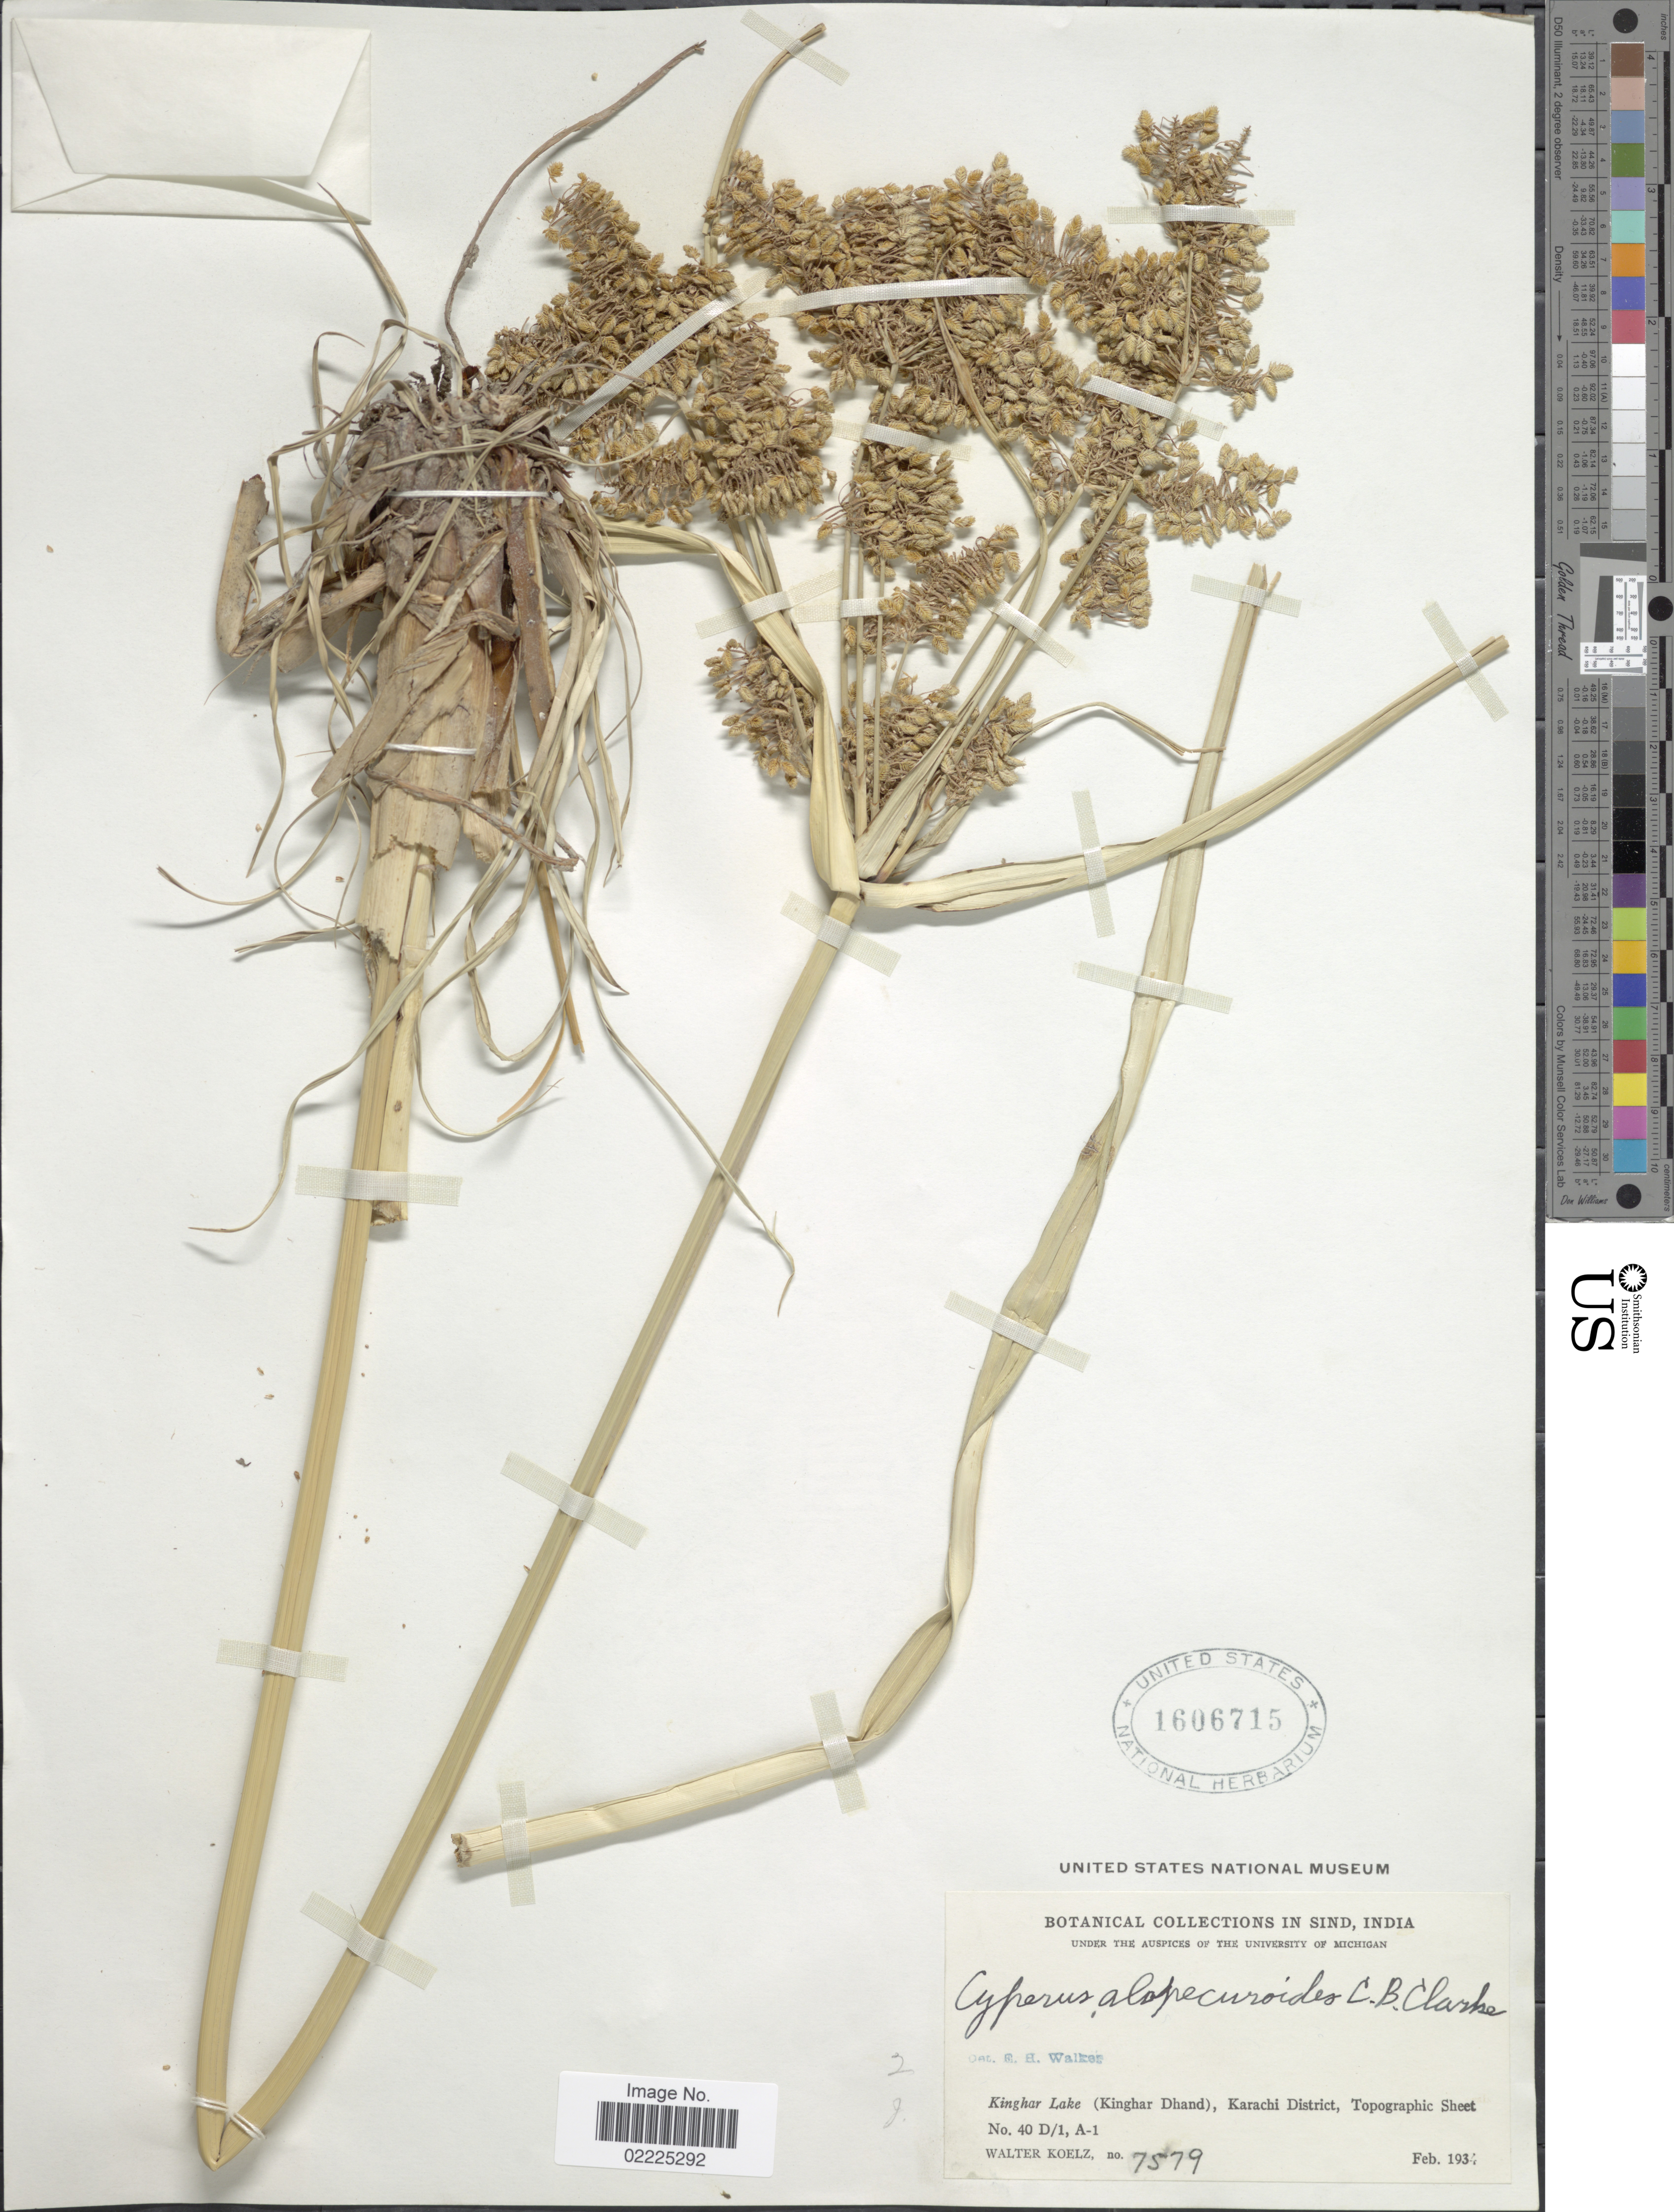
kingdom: Plantae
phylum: Tracheophyta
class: Liliopsida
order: Poales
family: Cyperaceae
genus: Cyperus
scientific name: Cyperus alopecuroides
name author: Rottb.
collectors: W. N. Koelz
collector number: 7579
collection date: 1934-02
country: Pakistan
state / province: Sindh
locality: Kinghar Lake (Kinghar Dhand), Karachi District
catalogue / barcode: US 1606715